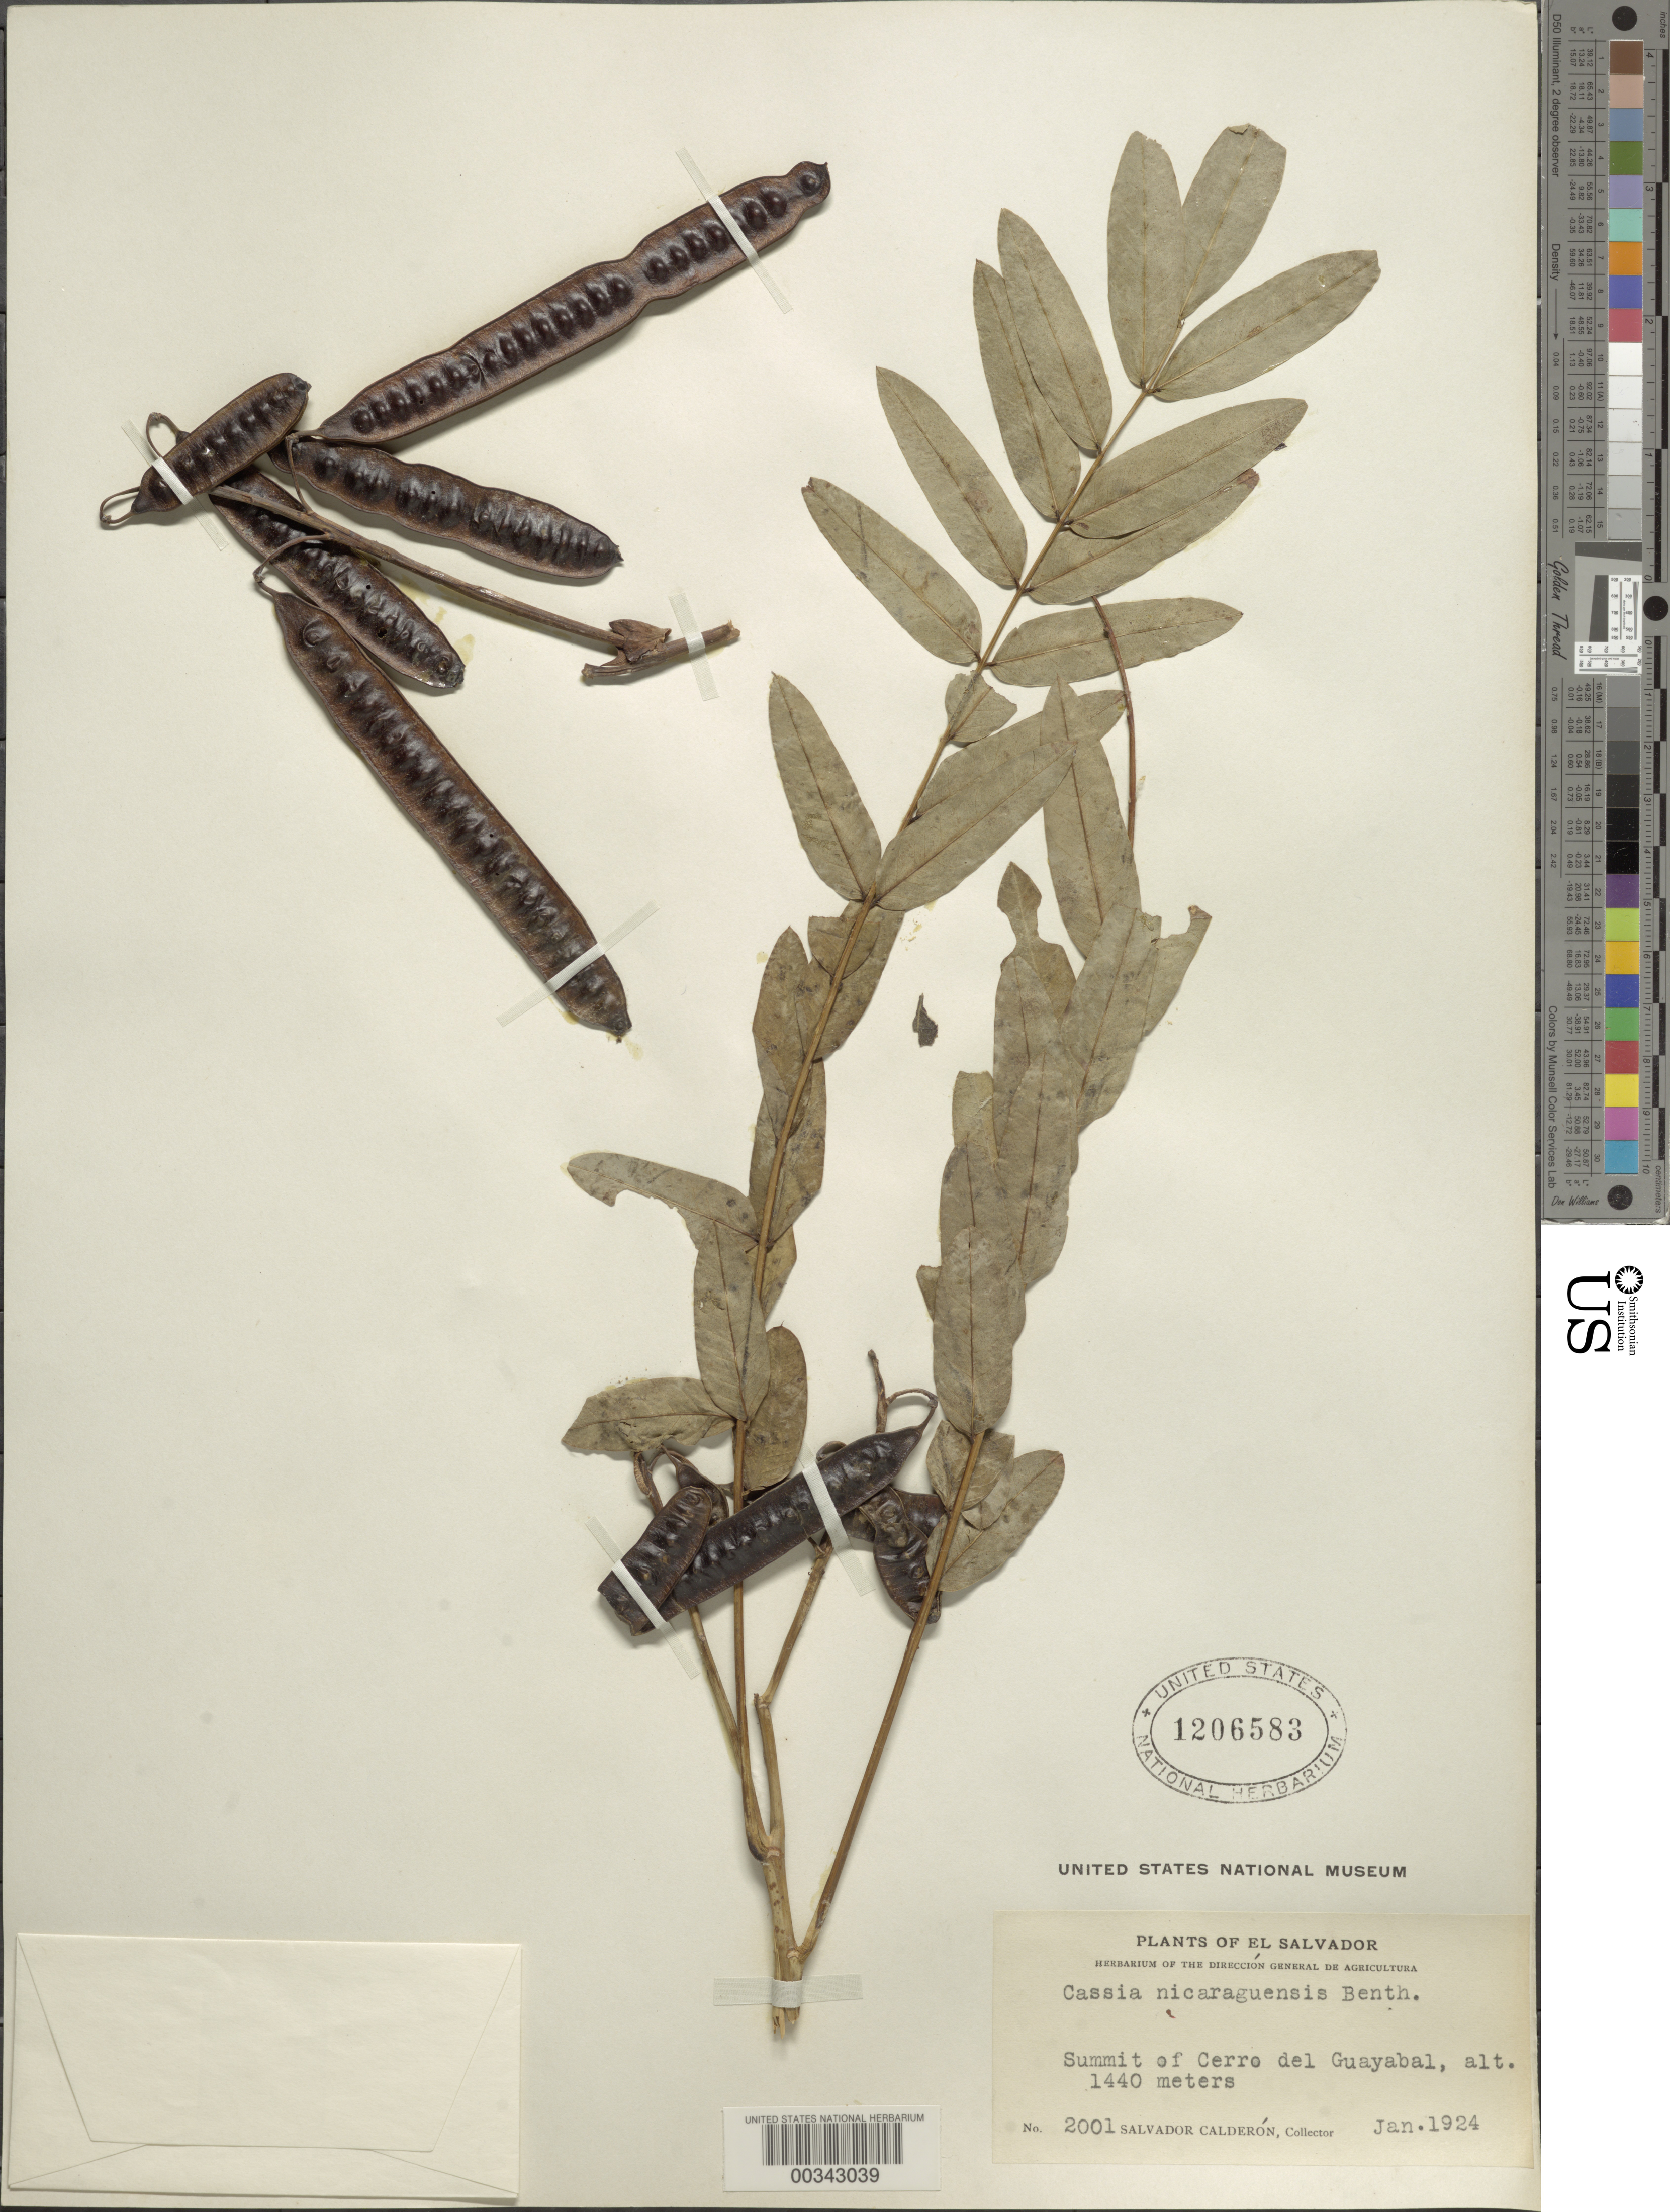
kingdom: Plantae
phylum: Tracheophyta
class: Magnoliopsida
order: Fabales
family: Fabaceae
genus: Senna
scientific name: Senna nicaraguensis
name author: (Benth.) H.S. Irwin & Barneby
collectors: S. Calderón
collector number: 2001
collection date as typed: Jan 1924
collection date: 1924-01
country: El Salvador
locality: Summit of cerro del guayabal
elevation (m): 1440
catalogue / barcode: US 1206583